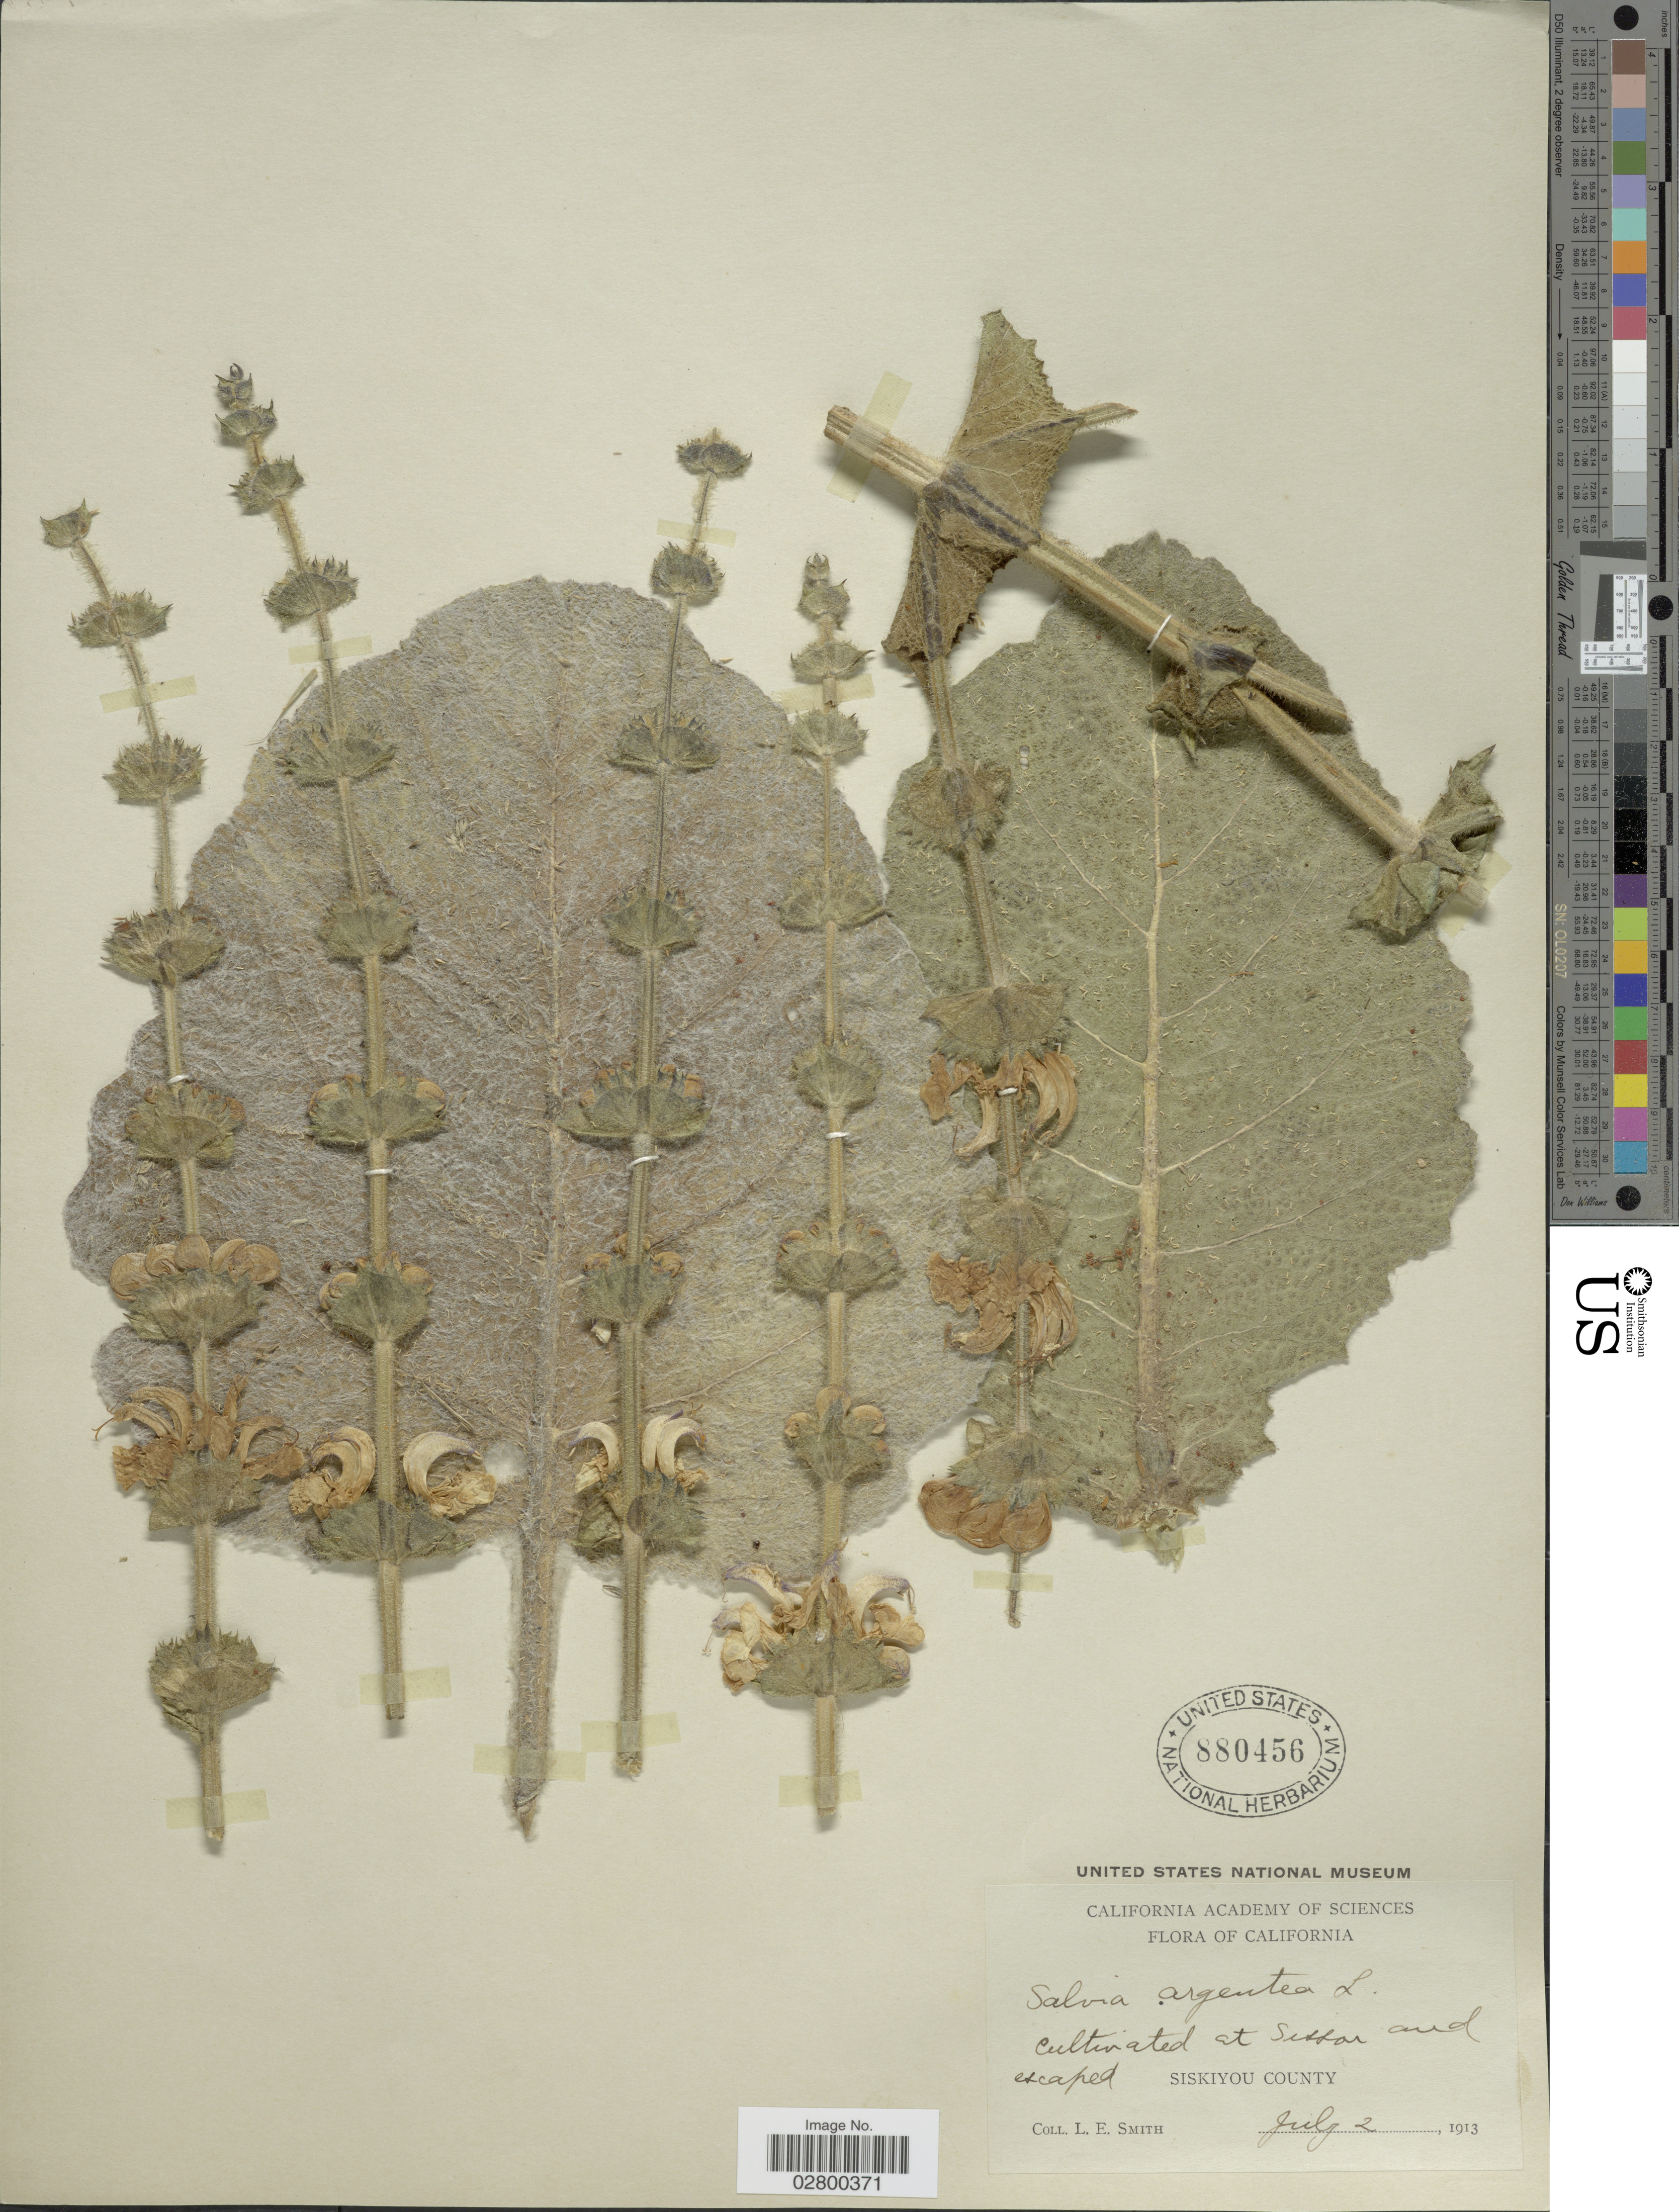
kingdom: Plantae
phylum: Tracheophyta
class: Magnoliopsida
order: Lamiales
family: Lamiaceae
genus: Salvia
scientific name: Salvia argentea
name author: L.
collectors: L. E. Smith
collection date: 1913-07-02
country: United States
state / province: California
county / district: Siskiyou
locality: Cultivated at Sesson and escaped. Siskiyou County.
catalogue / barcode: US 880456